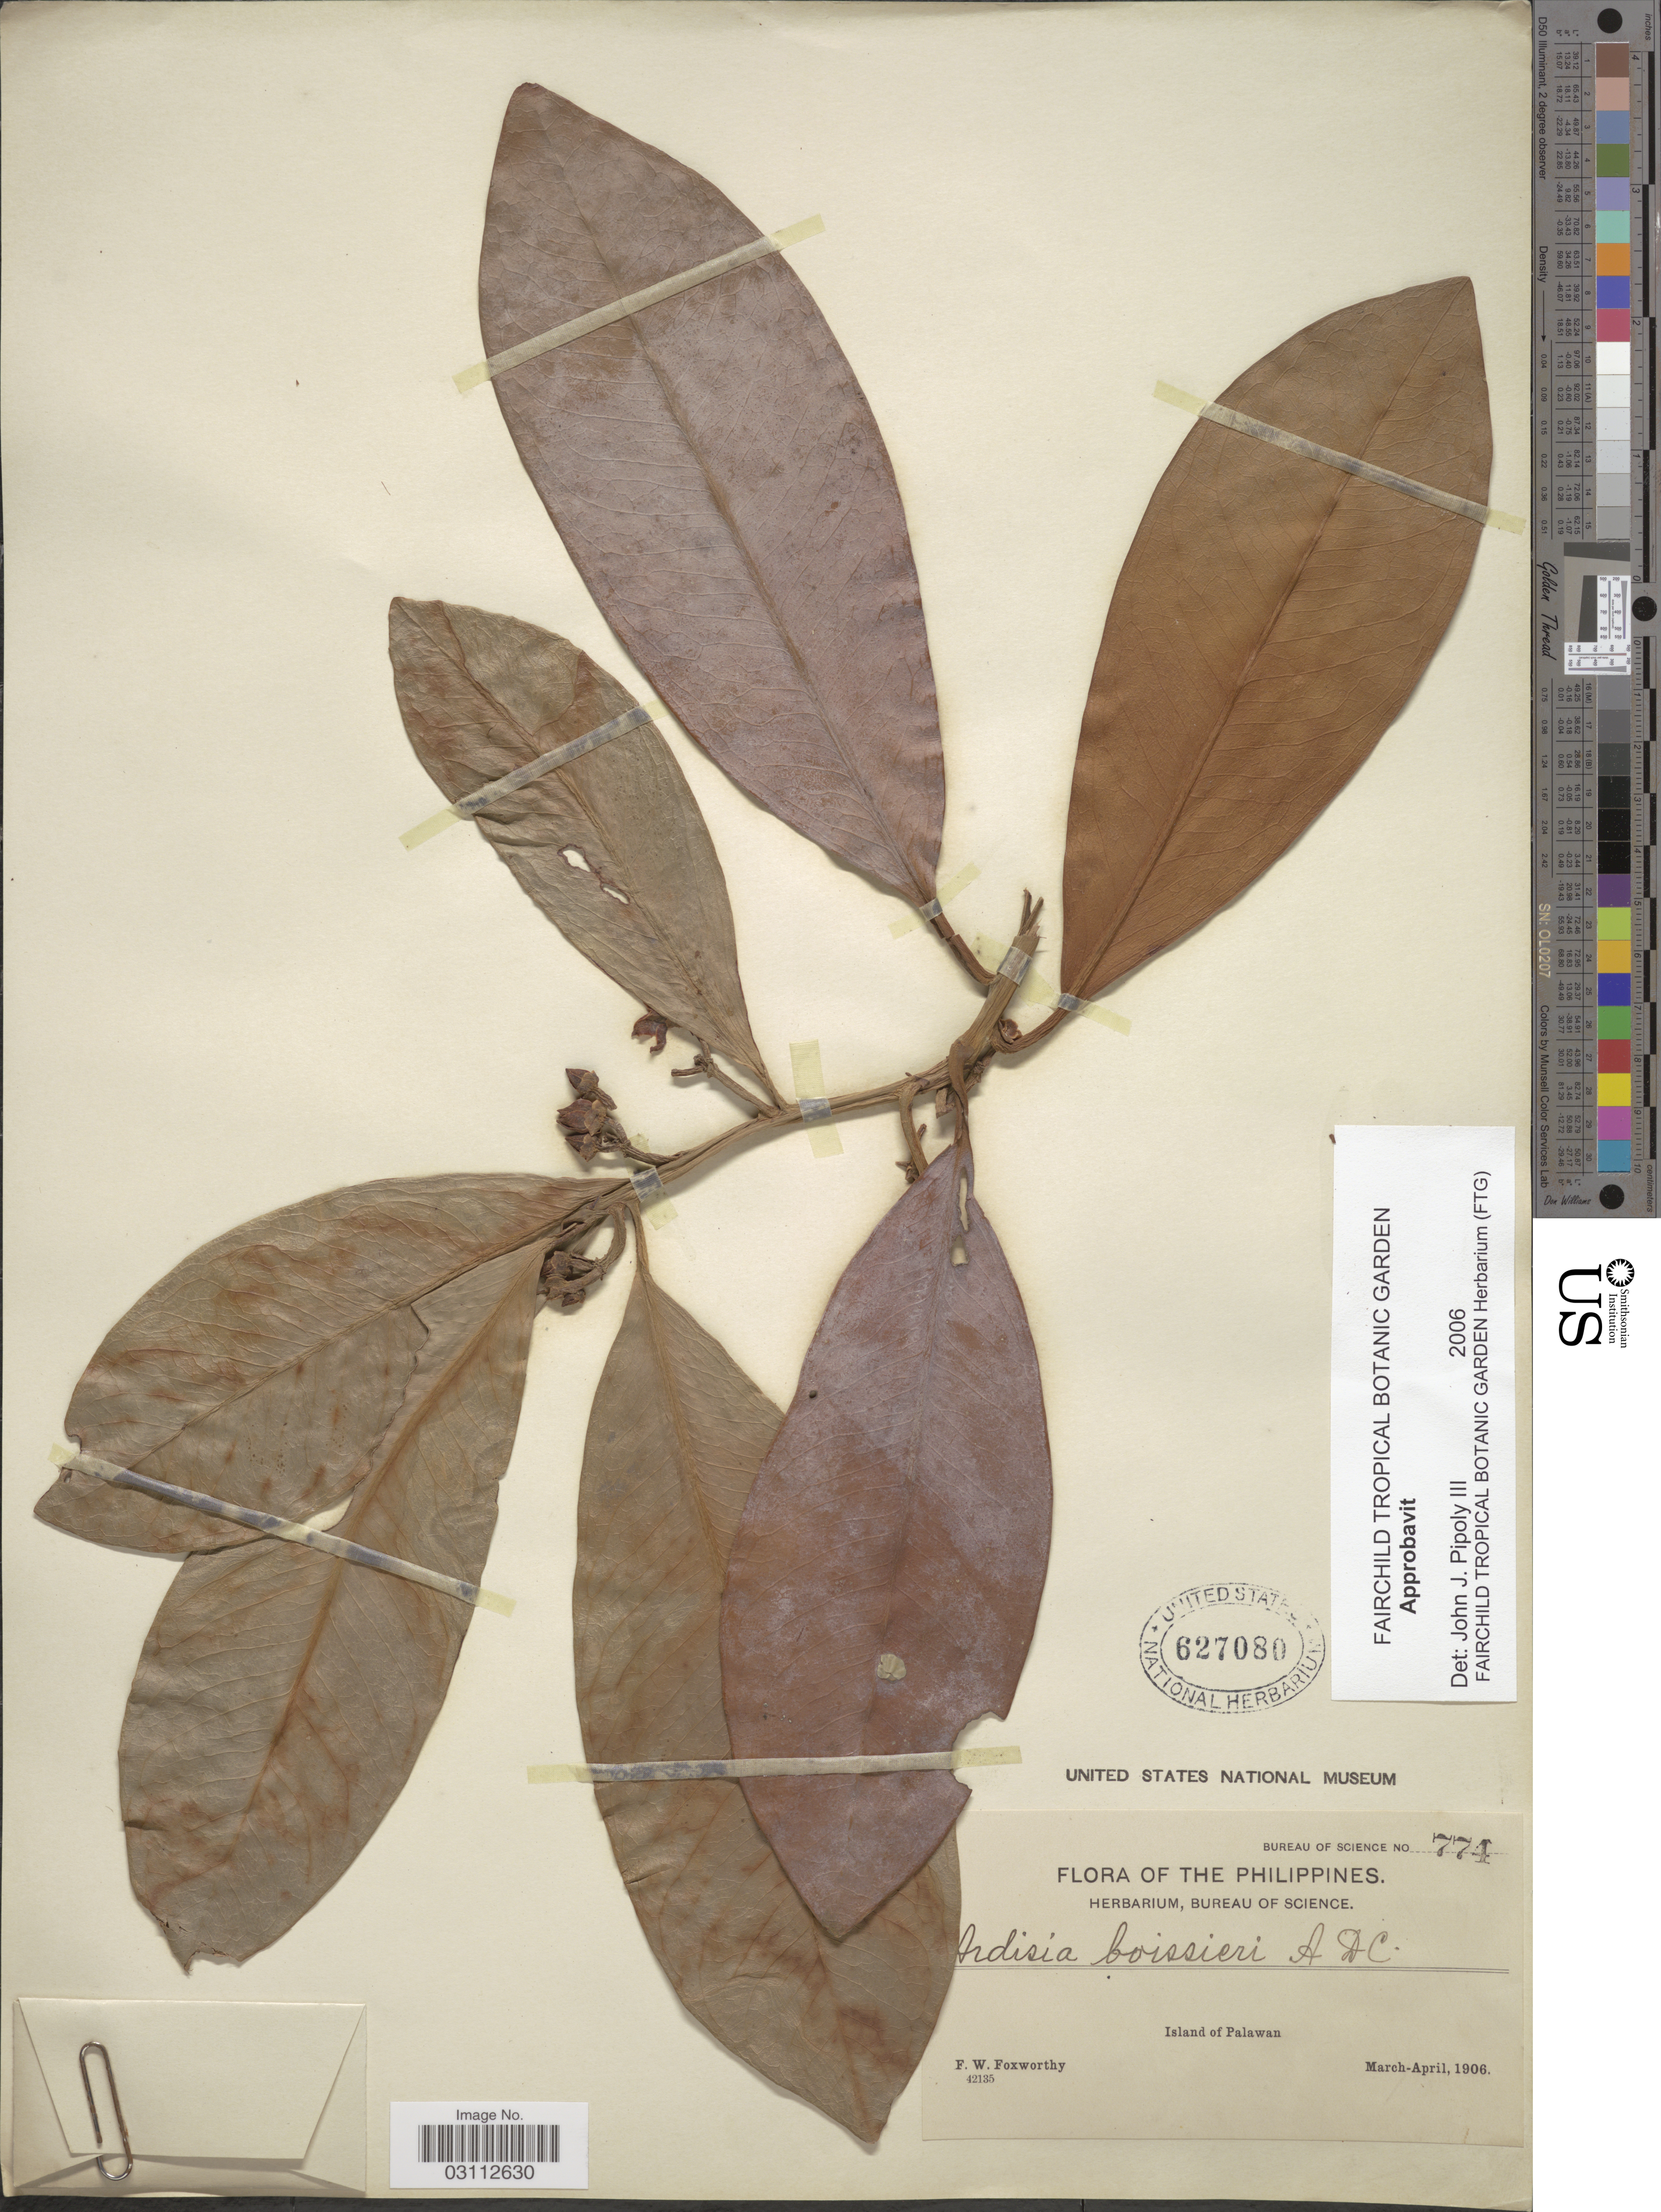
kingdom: Plantae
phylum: Tracheophyta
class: Magnoliopsida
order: Ericales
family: Primulaceae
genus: Ardisia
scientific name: Ardisia boissieri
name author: A. DC.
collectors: F. W. Foxworthy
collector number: Bureau of science 774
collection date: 1906-03/1906-04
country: Philippines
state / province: Mimaropa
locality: Island of Palawan.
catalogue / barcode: US 627080